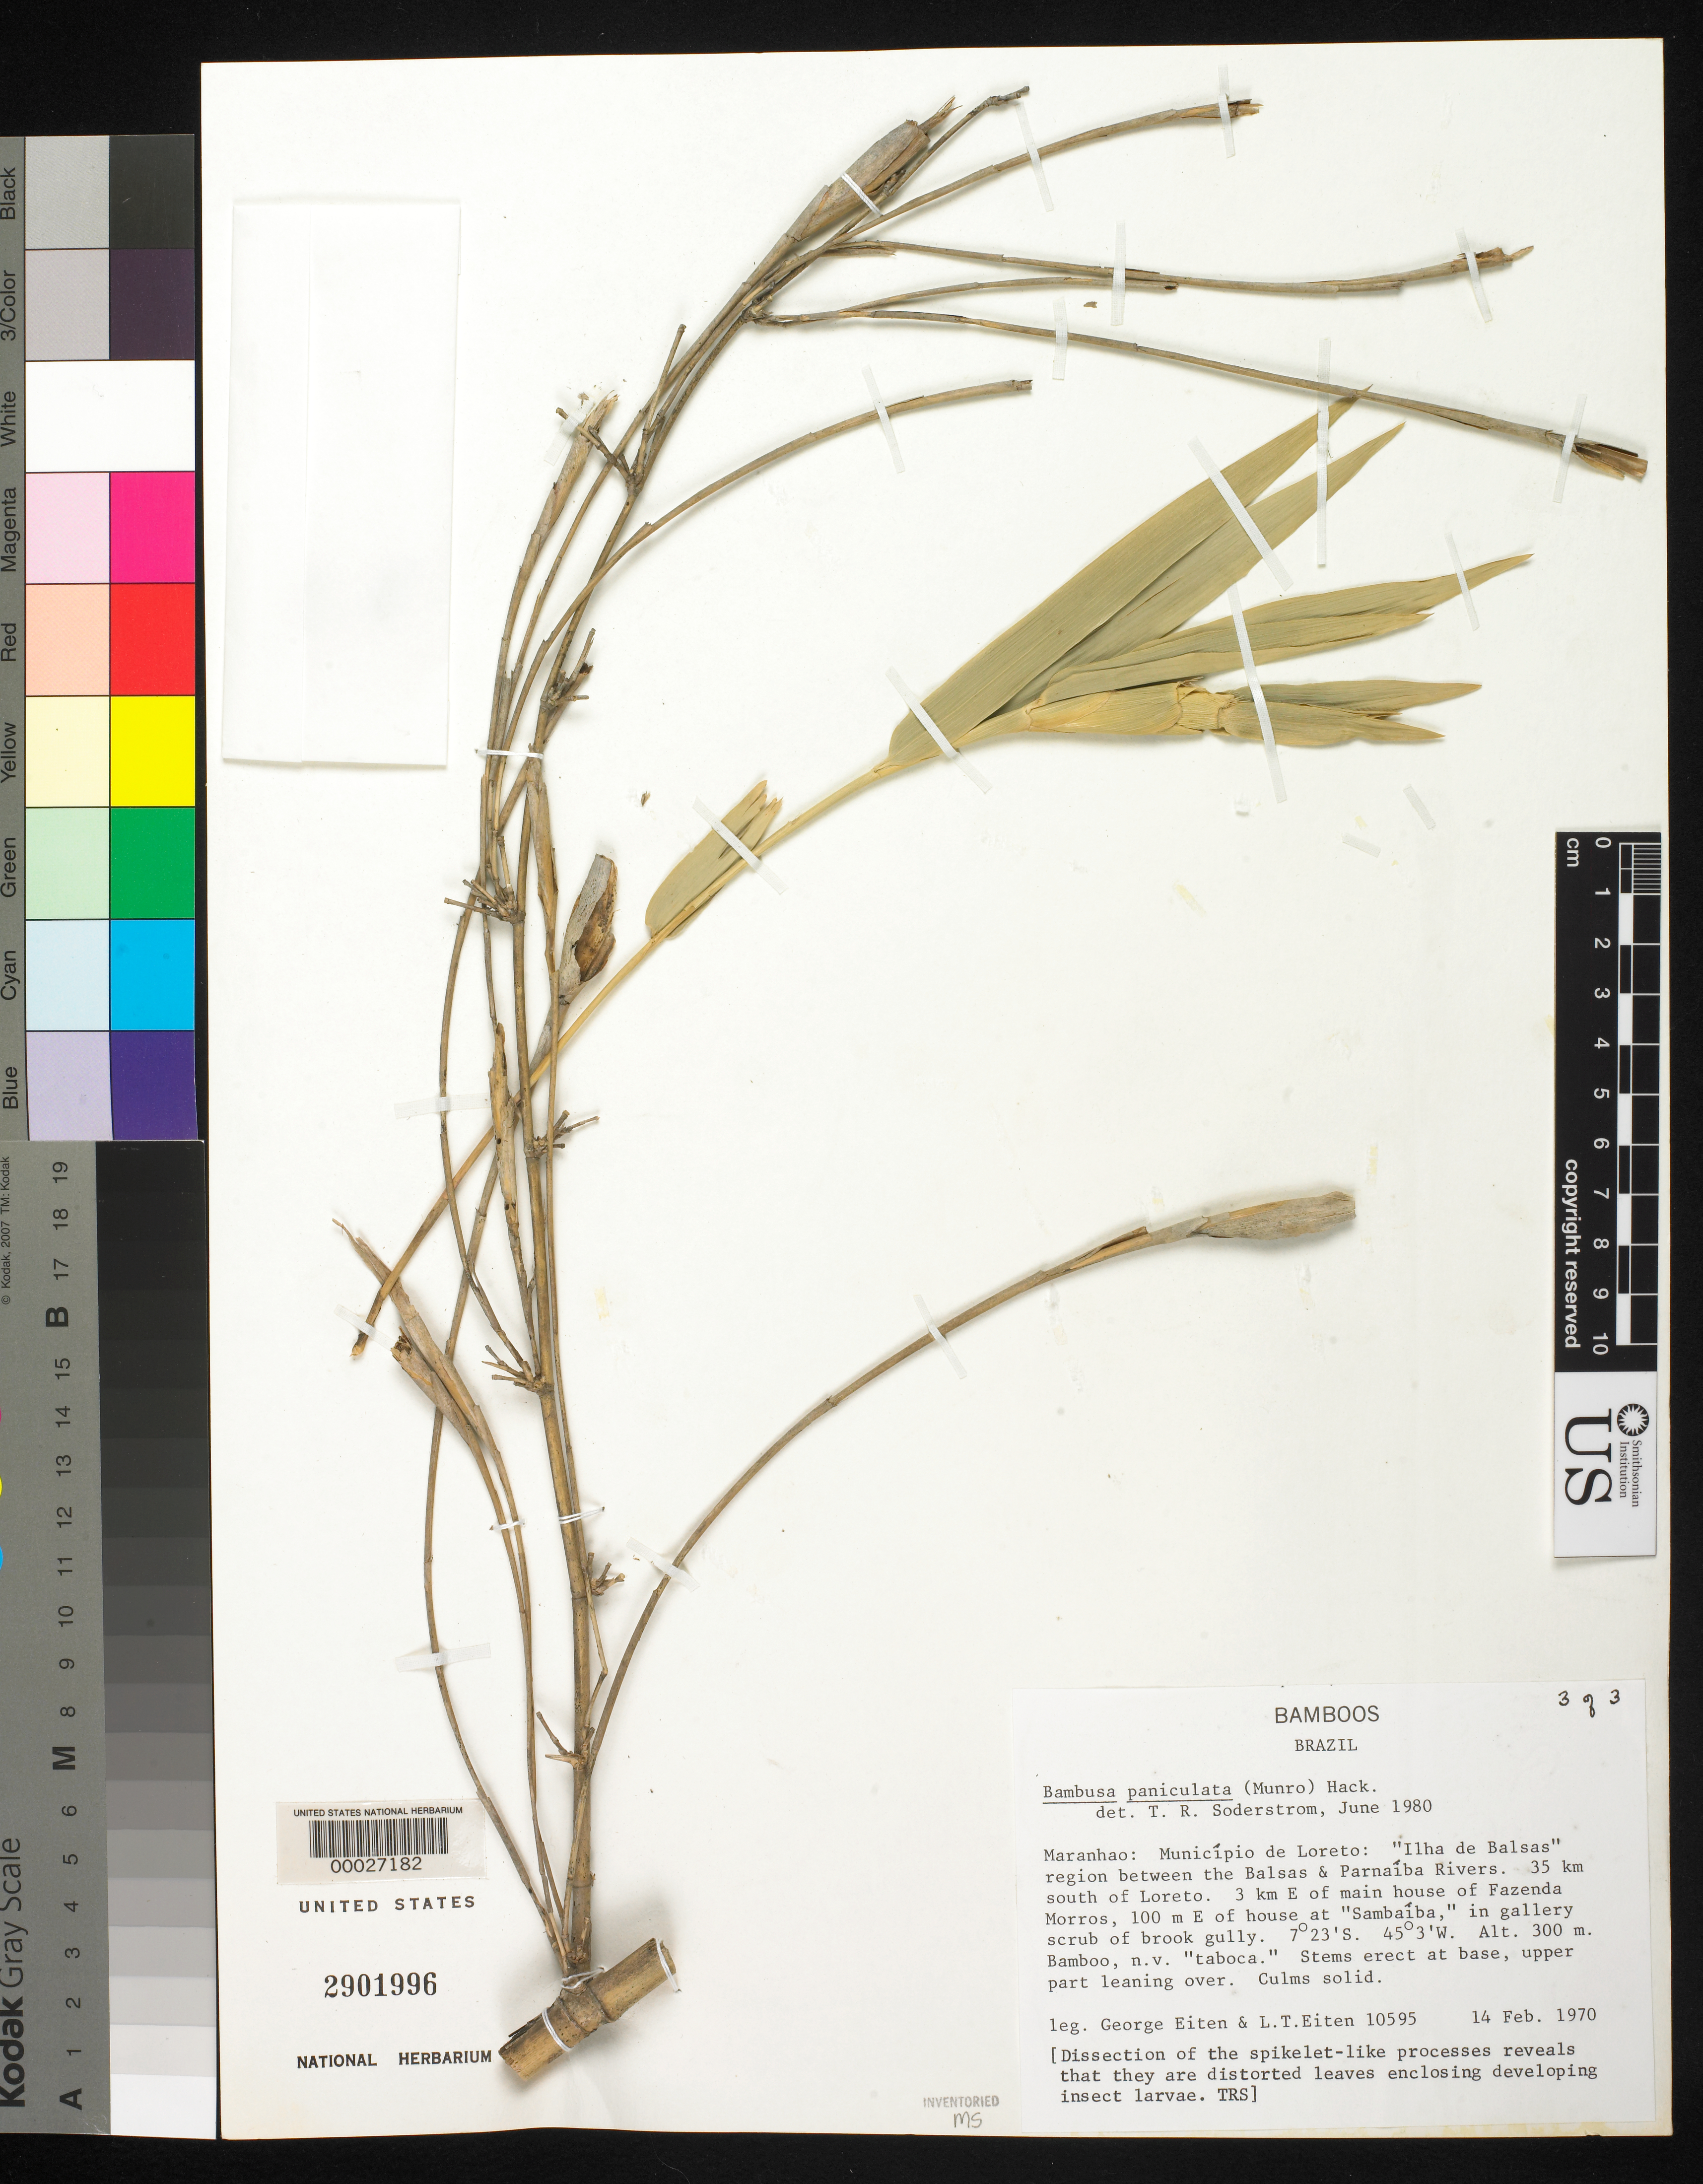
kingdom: Plantae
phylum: Tracheophyta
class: Liliopsida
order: Poales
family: Poaceae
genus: Bambusa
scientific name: Bambusa paniculata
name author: (Munro) Hack.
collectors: G. Eiten & L. T. Eiten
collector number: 10595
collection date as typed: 14 Feb 1970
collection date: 1970-02-14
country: Brazil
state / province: Maranhão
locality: Loreto, ilha de balsas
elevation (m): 300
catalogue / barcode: US 2901996